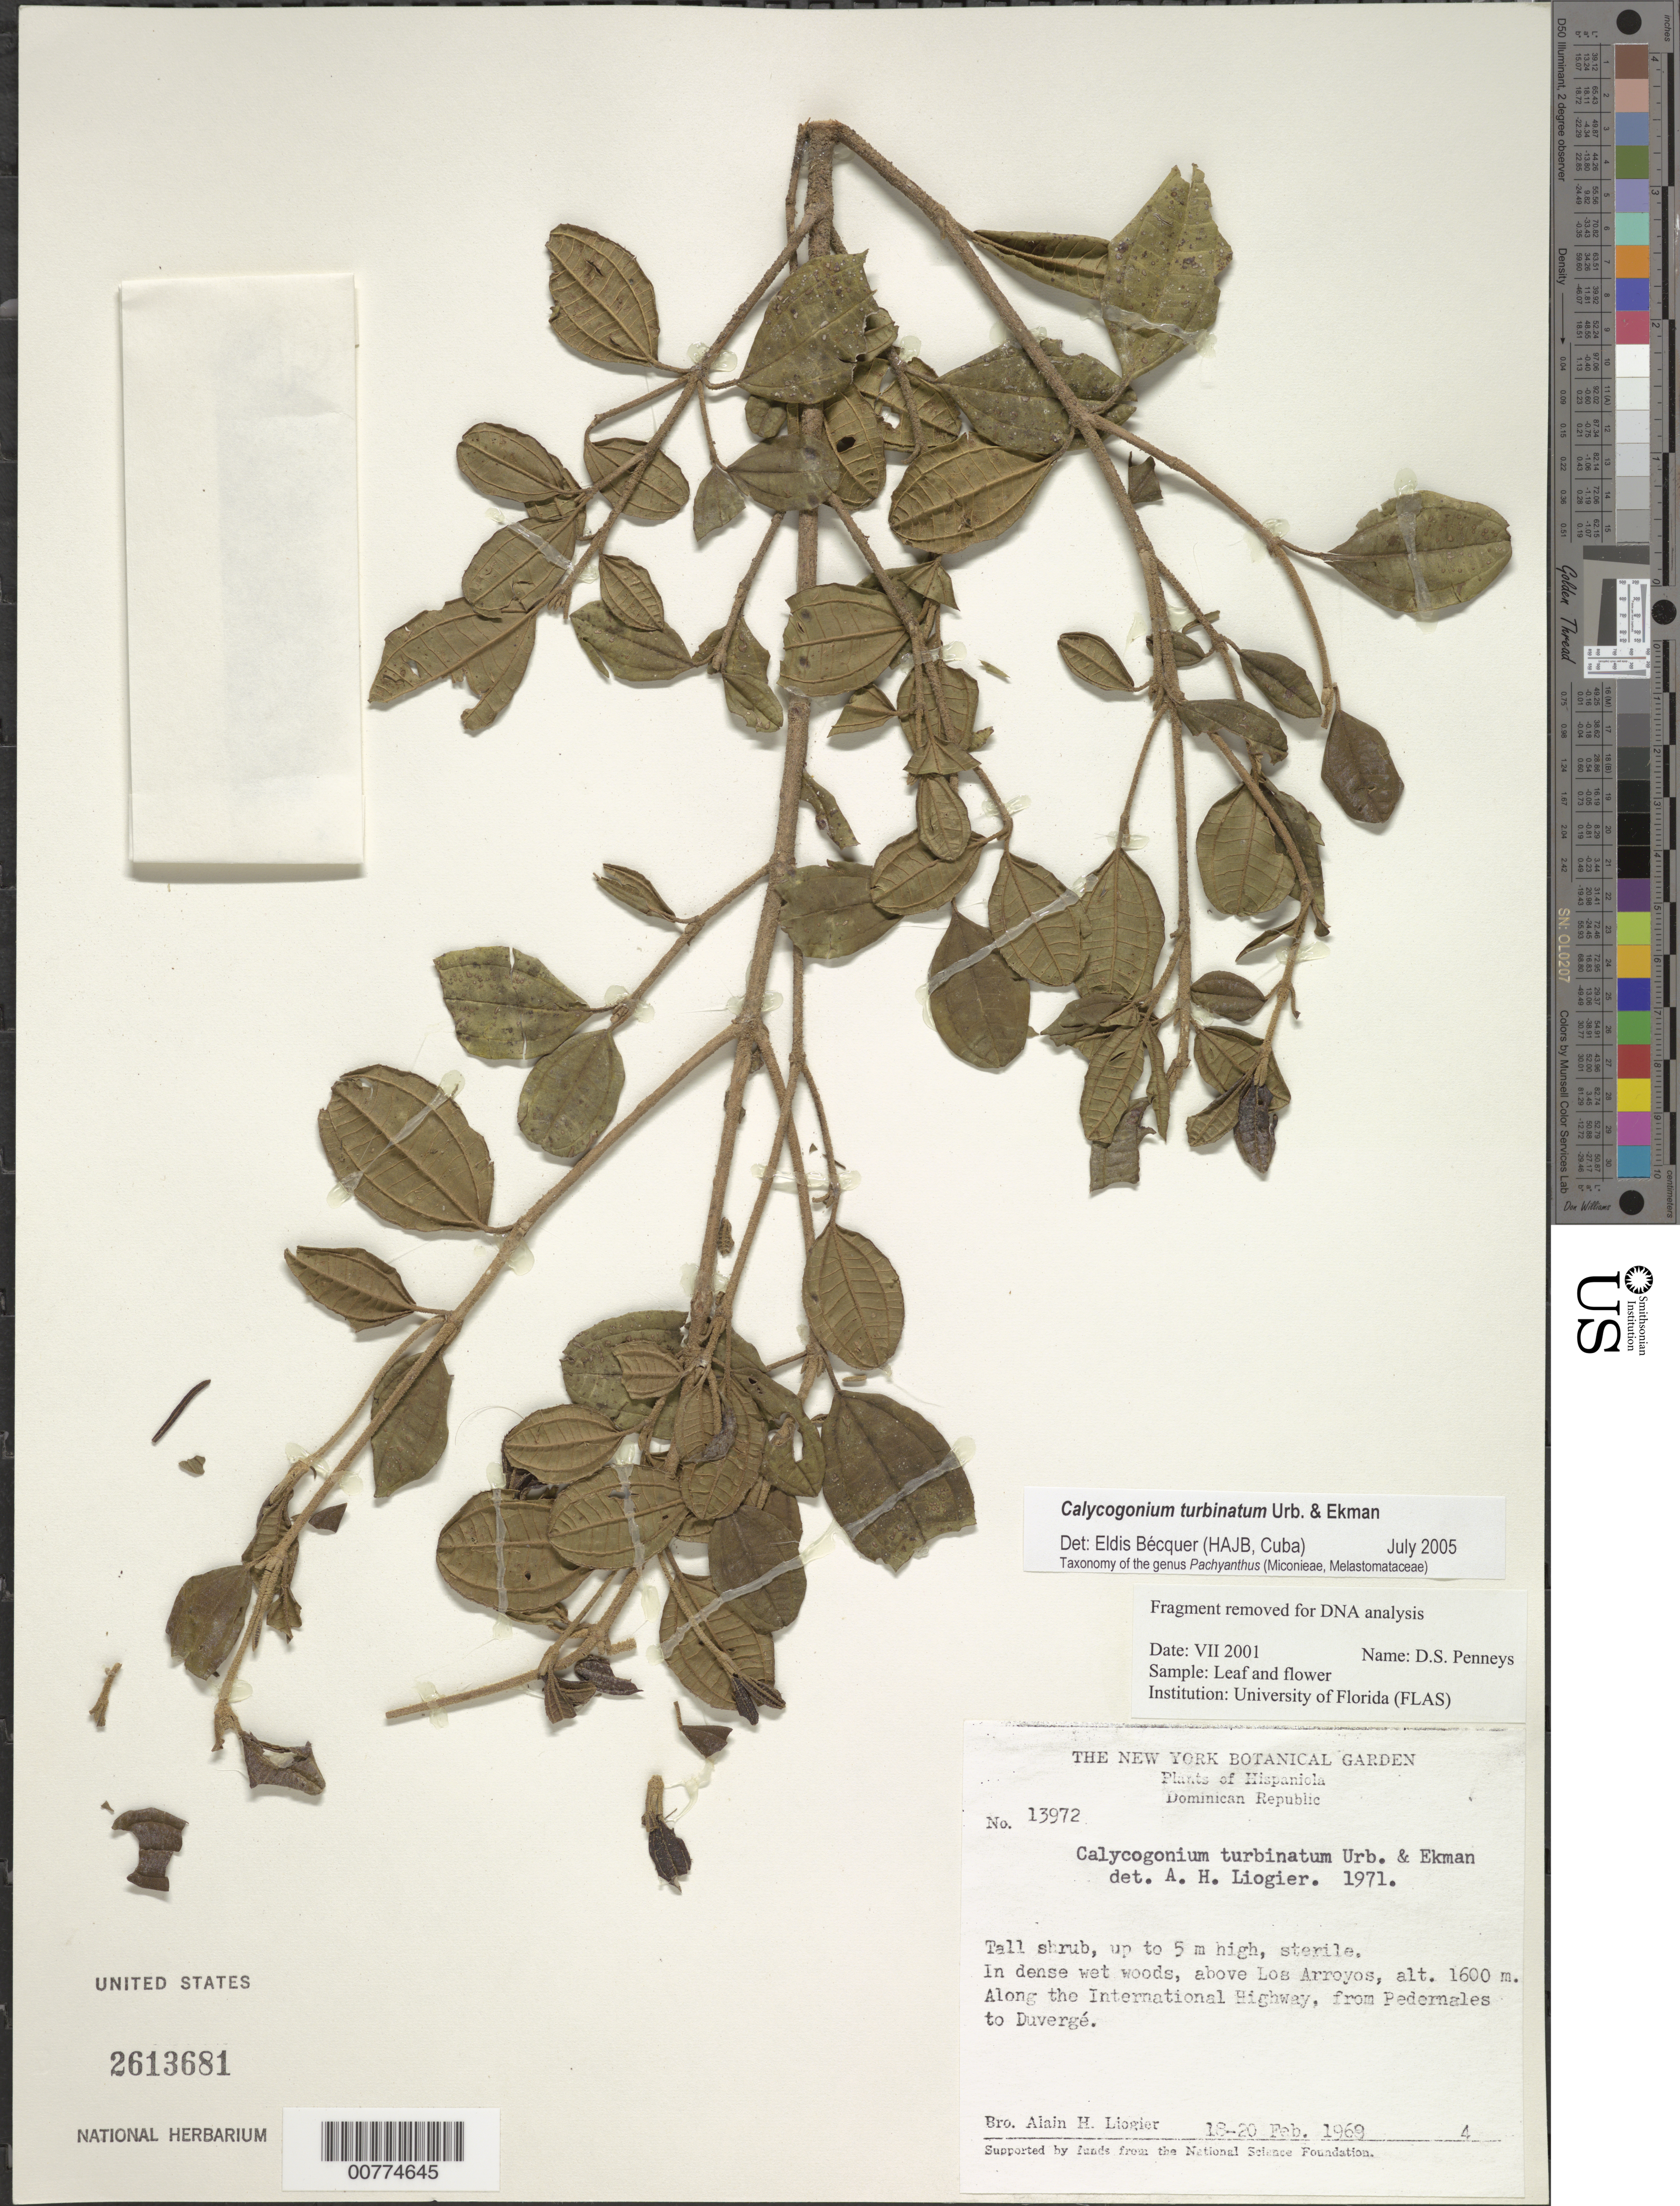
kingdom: Plantae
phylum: Tracheophyta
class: Magnoliopsida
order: Myrtales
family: Melastomataceae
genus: Calycogonium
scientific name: Calycogonium turbinatum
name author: Urb. & Ekman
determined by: Liogier, Alain H.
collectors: A. H. Liogier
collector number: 13972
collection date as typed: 18 Feb 1969 to 20 Feb 1969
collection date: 1969-02-18/1969-02-20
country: Dominican Republic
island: Hispaniola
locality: From Pedernales to Duvergé, along the International Highway, above Los Arroyos.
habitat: Dense wet woods.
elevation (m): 1600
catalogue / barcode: US 2613681